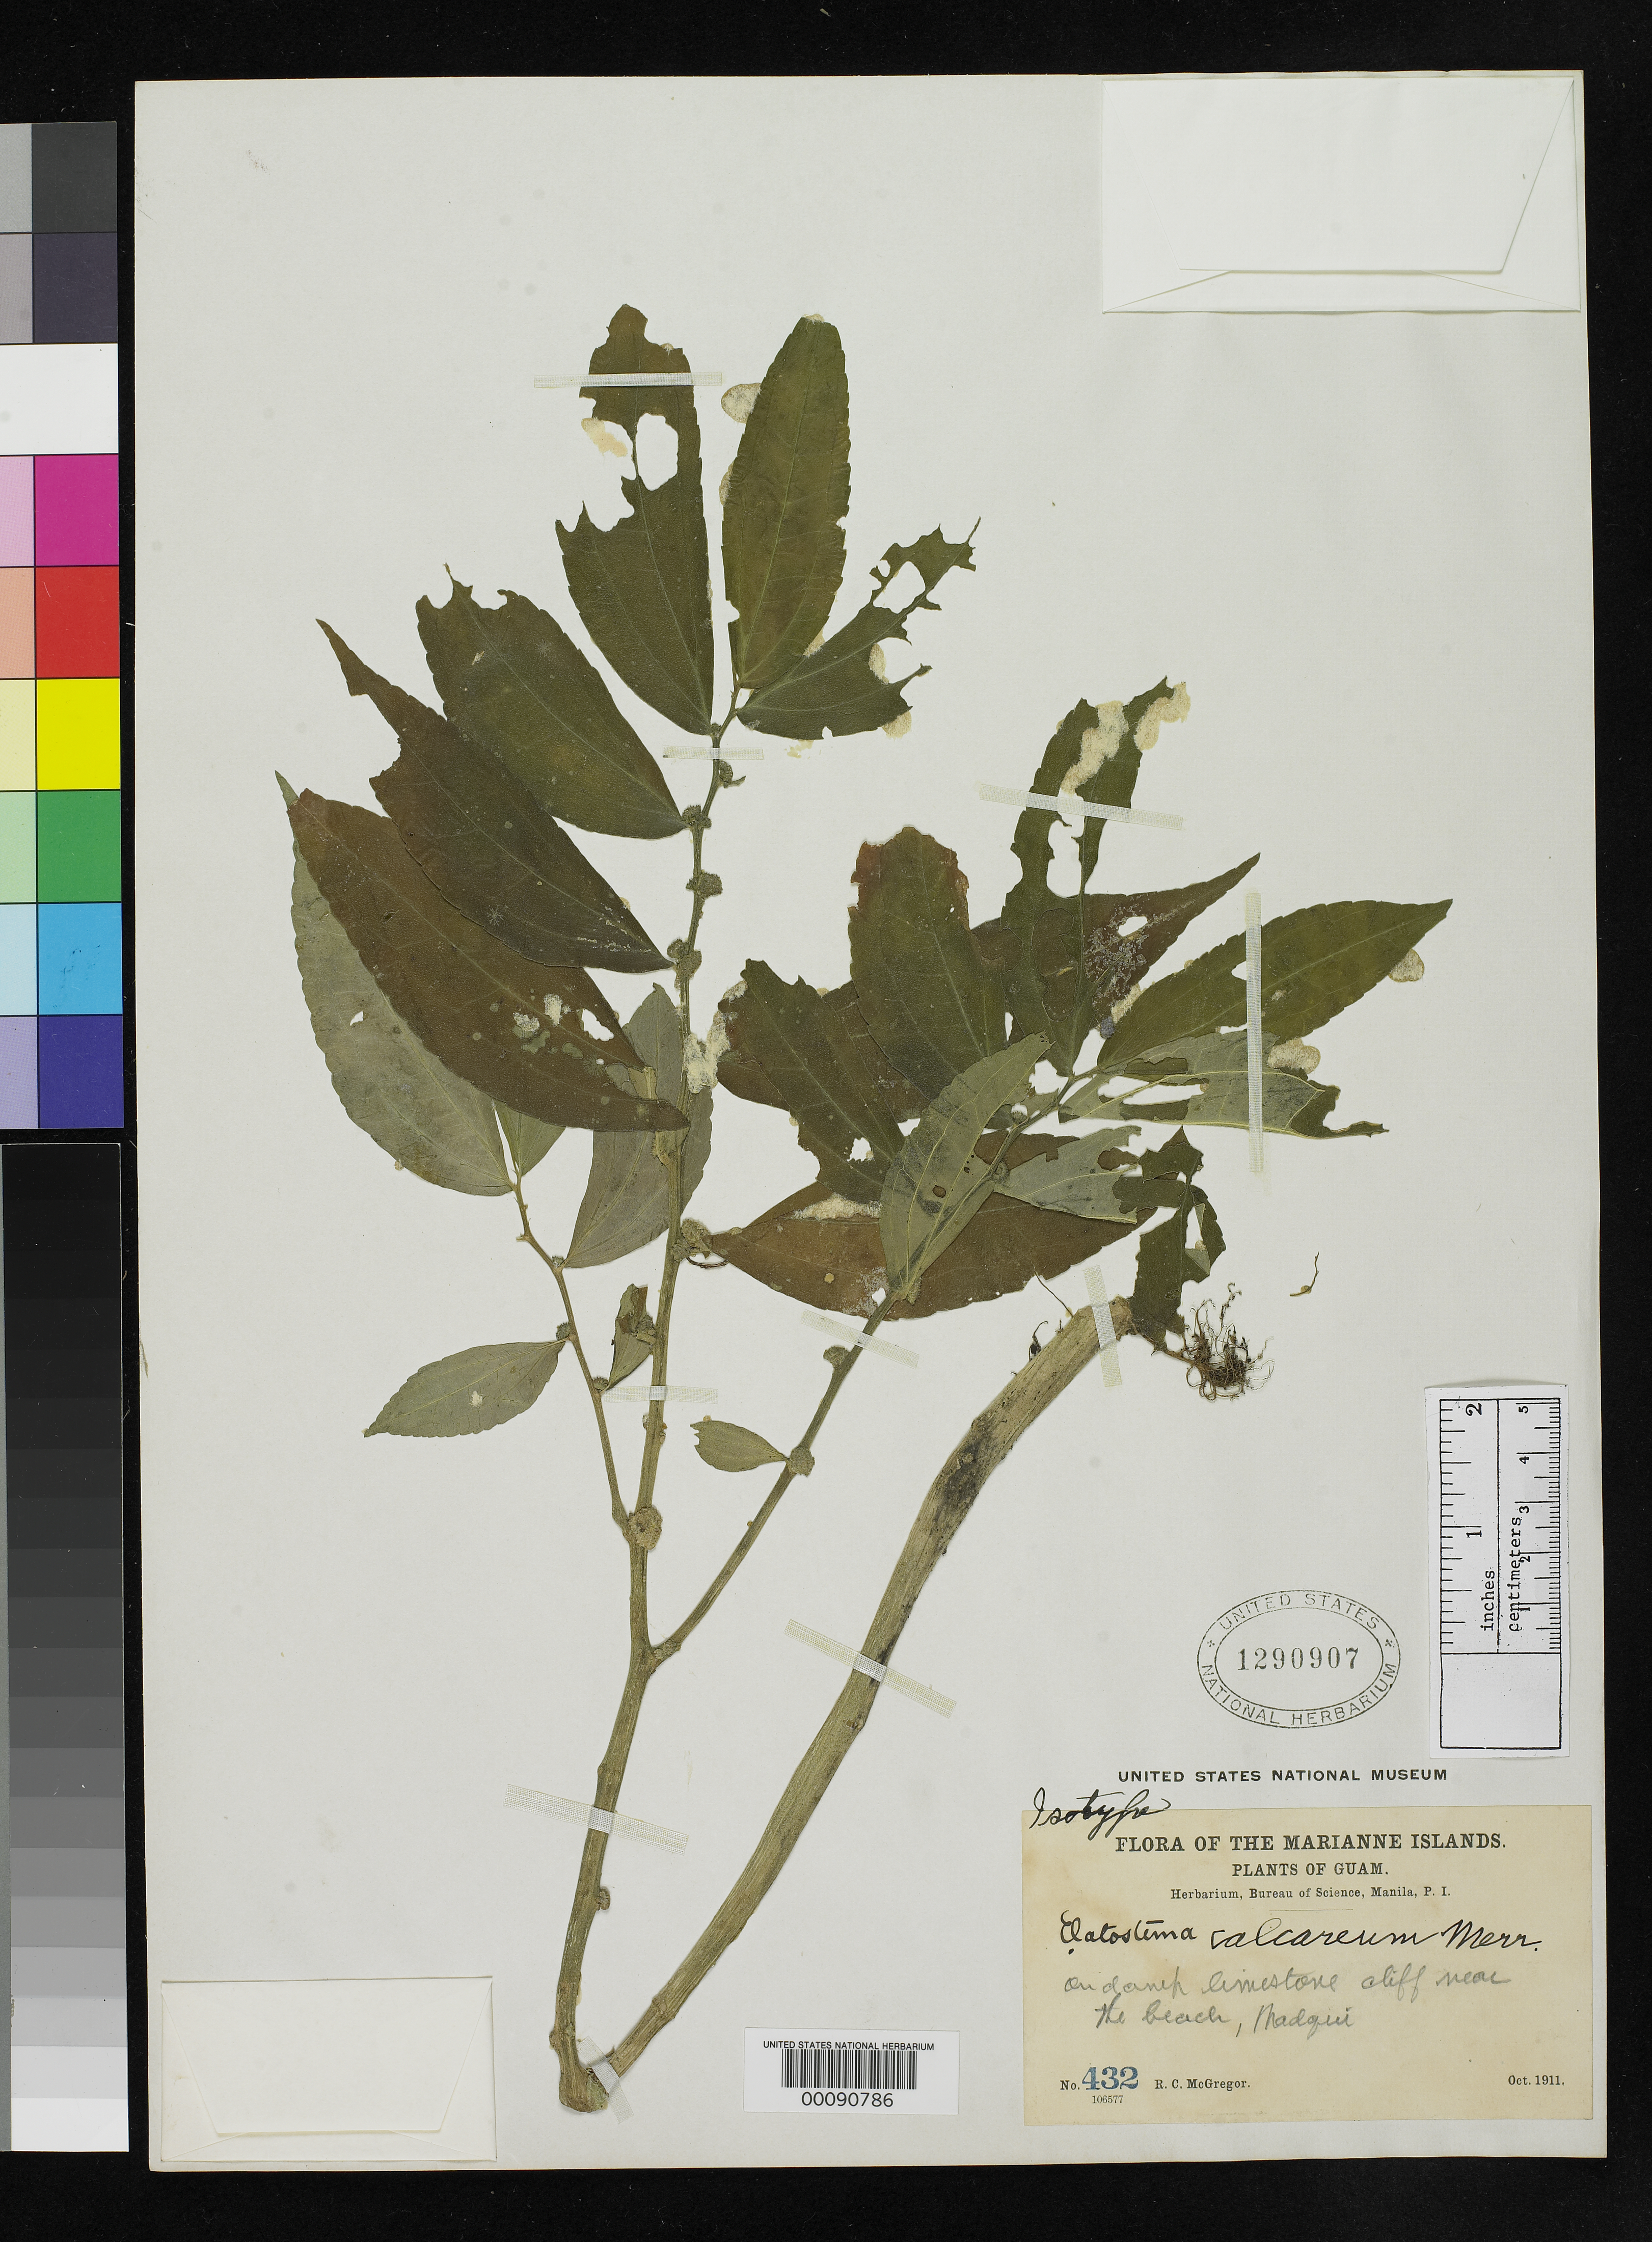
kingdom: Plantae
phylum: Tracheophyta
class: Magnoliopsida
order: Rosales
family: Urticaceae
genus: Elatostema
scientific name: Elatostema calcareum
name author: Merr.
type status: Isotype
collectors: R. C. McGregor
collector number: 432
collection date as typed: Oct 1911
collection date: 1911-10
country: Guam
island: Guam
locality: Madqui.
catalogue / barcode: US 1290907